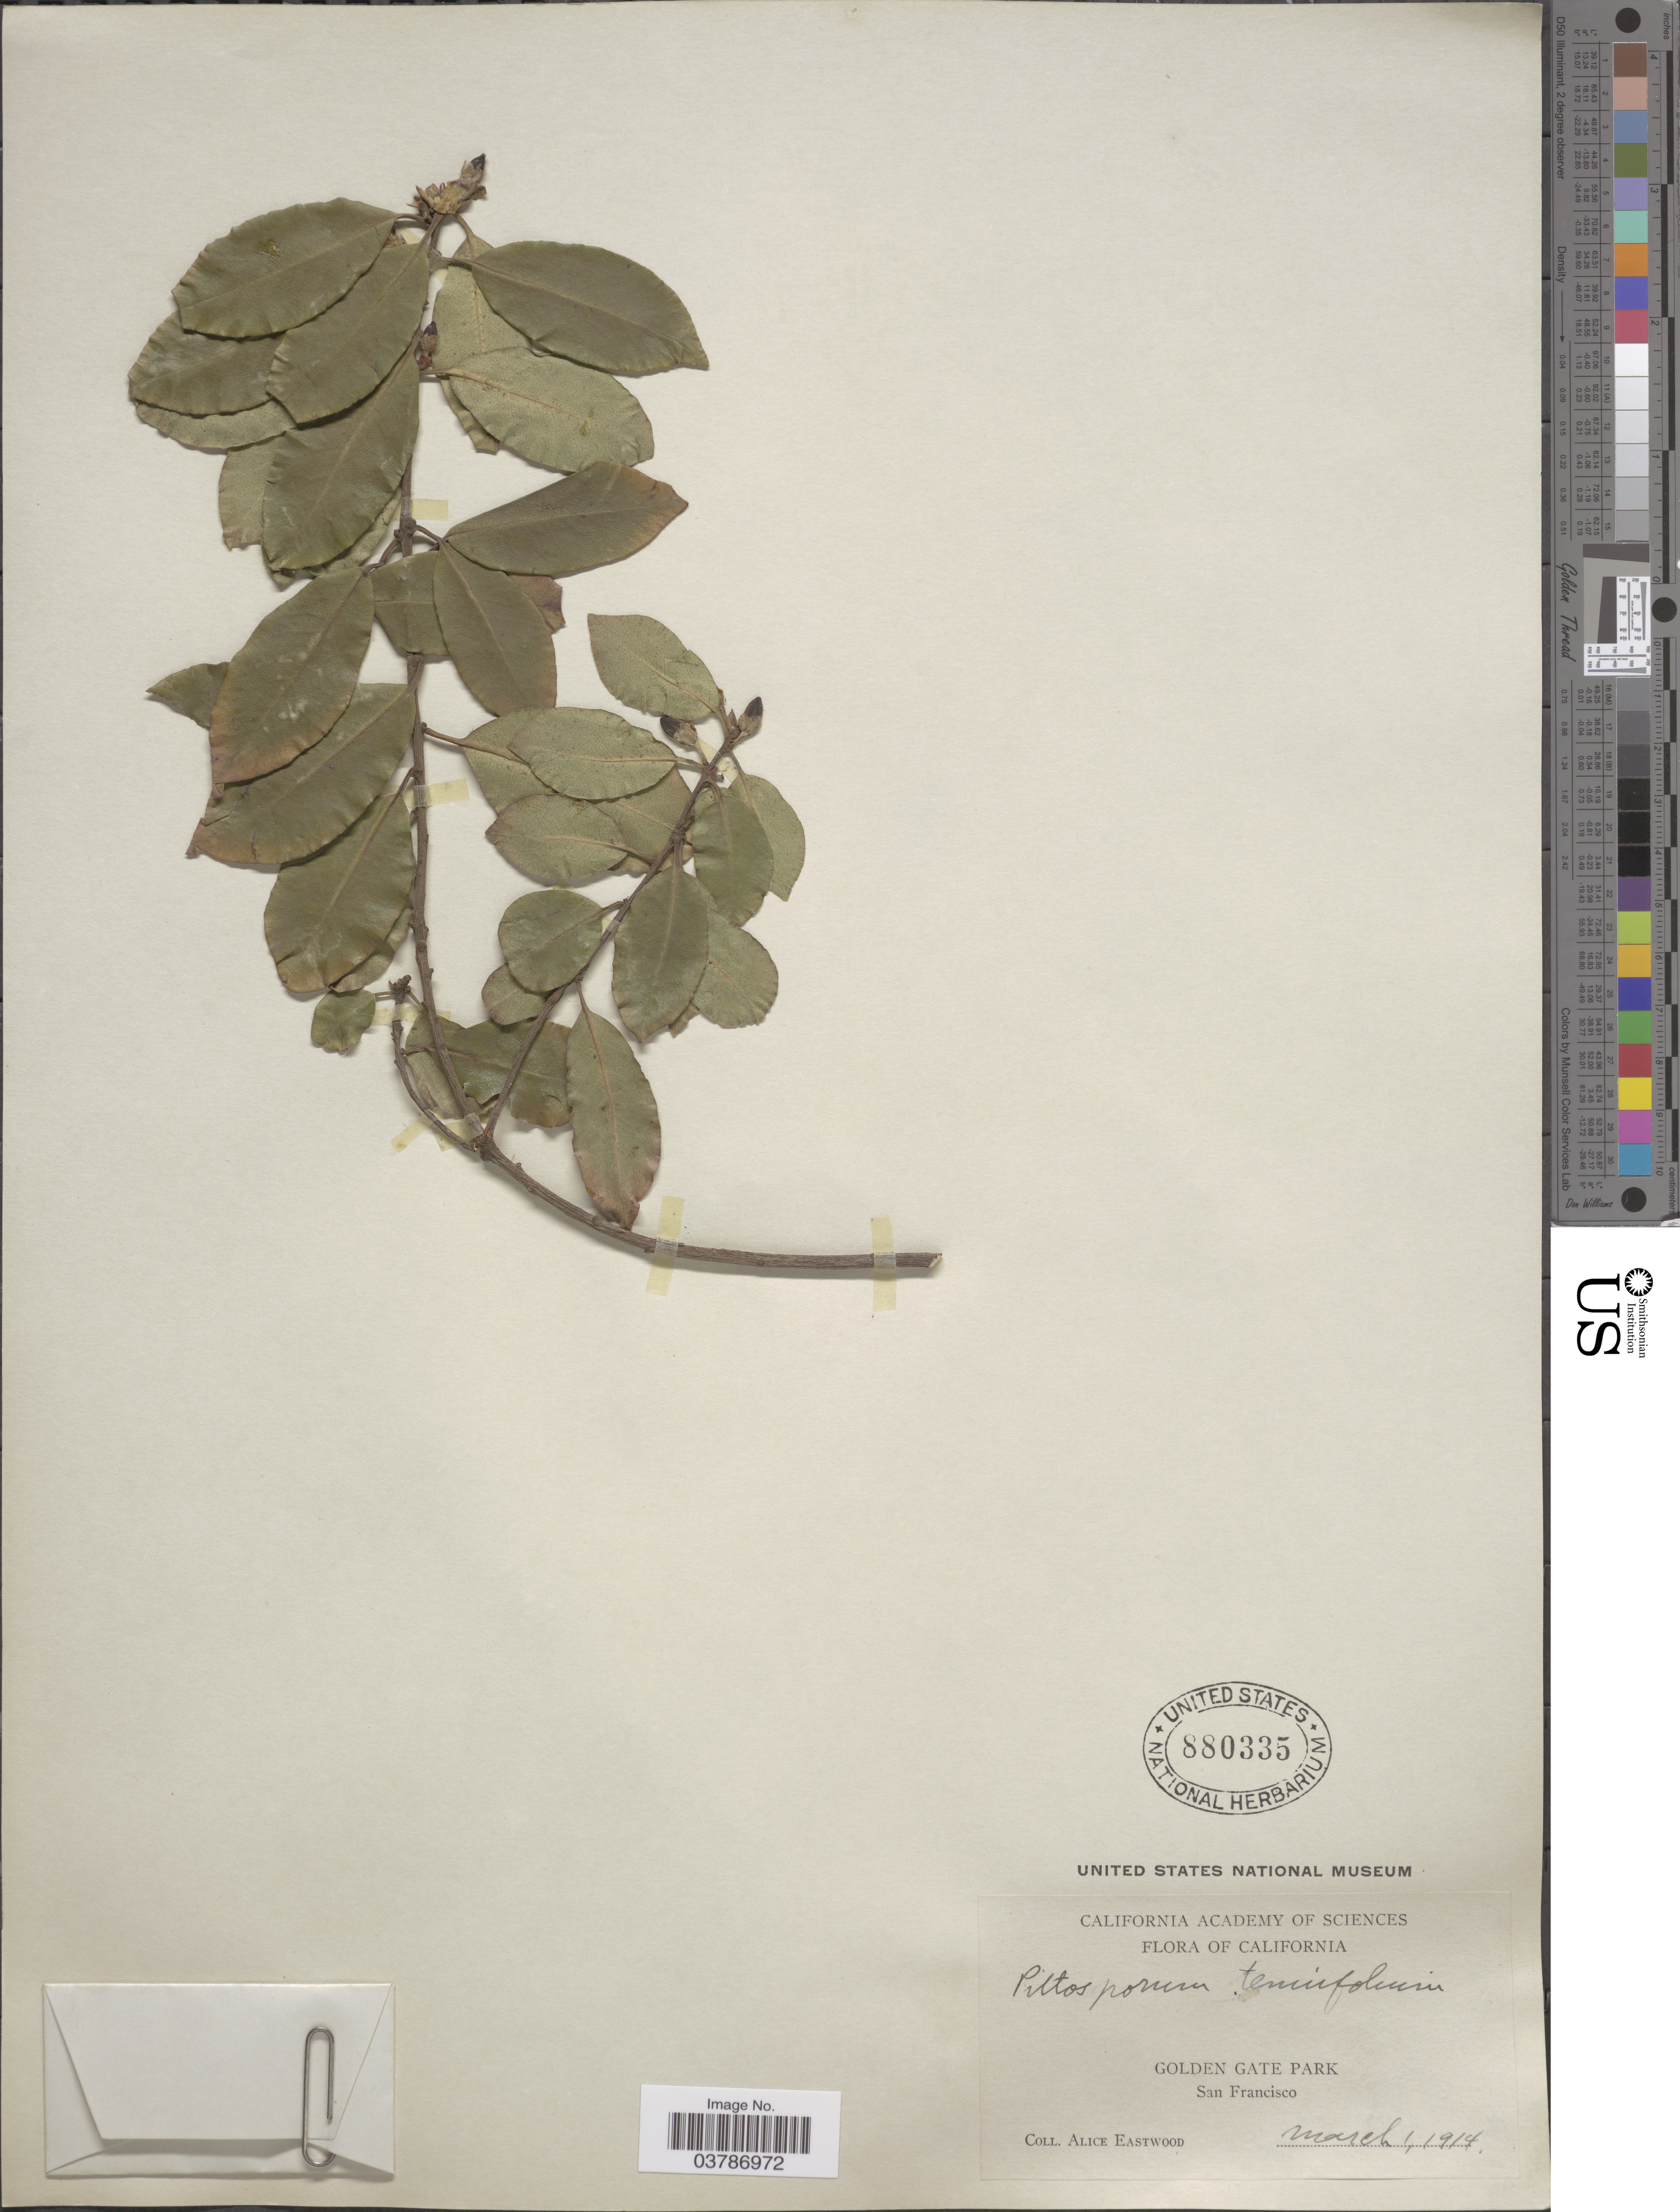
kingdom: Plantae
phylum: Tracheophyta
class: Magnoliopsida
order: Apiales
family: Pittosporaceae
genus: Pittosporum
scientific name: Pittosporum tenuifolium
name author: Gaertn.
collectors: A. Eastwood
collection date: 1914-03-01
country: United States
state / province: California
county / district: San Francisco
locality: Golden Gate Park. San Francisco.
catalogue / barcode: US 880335